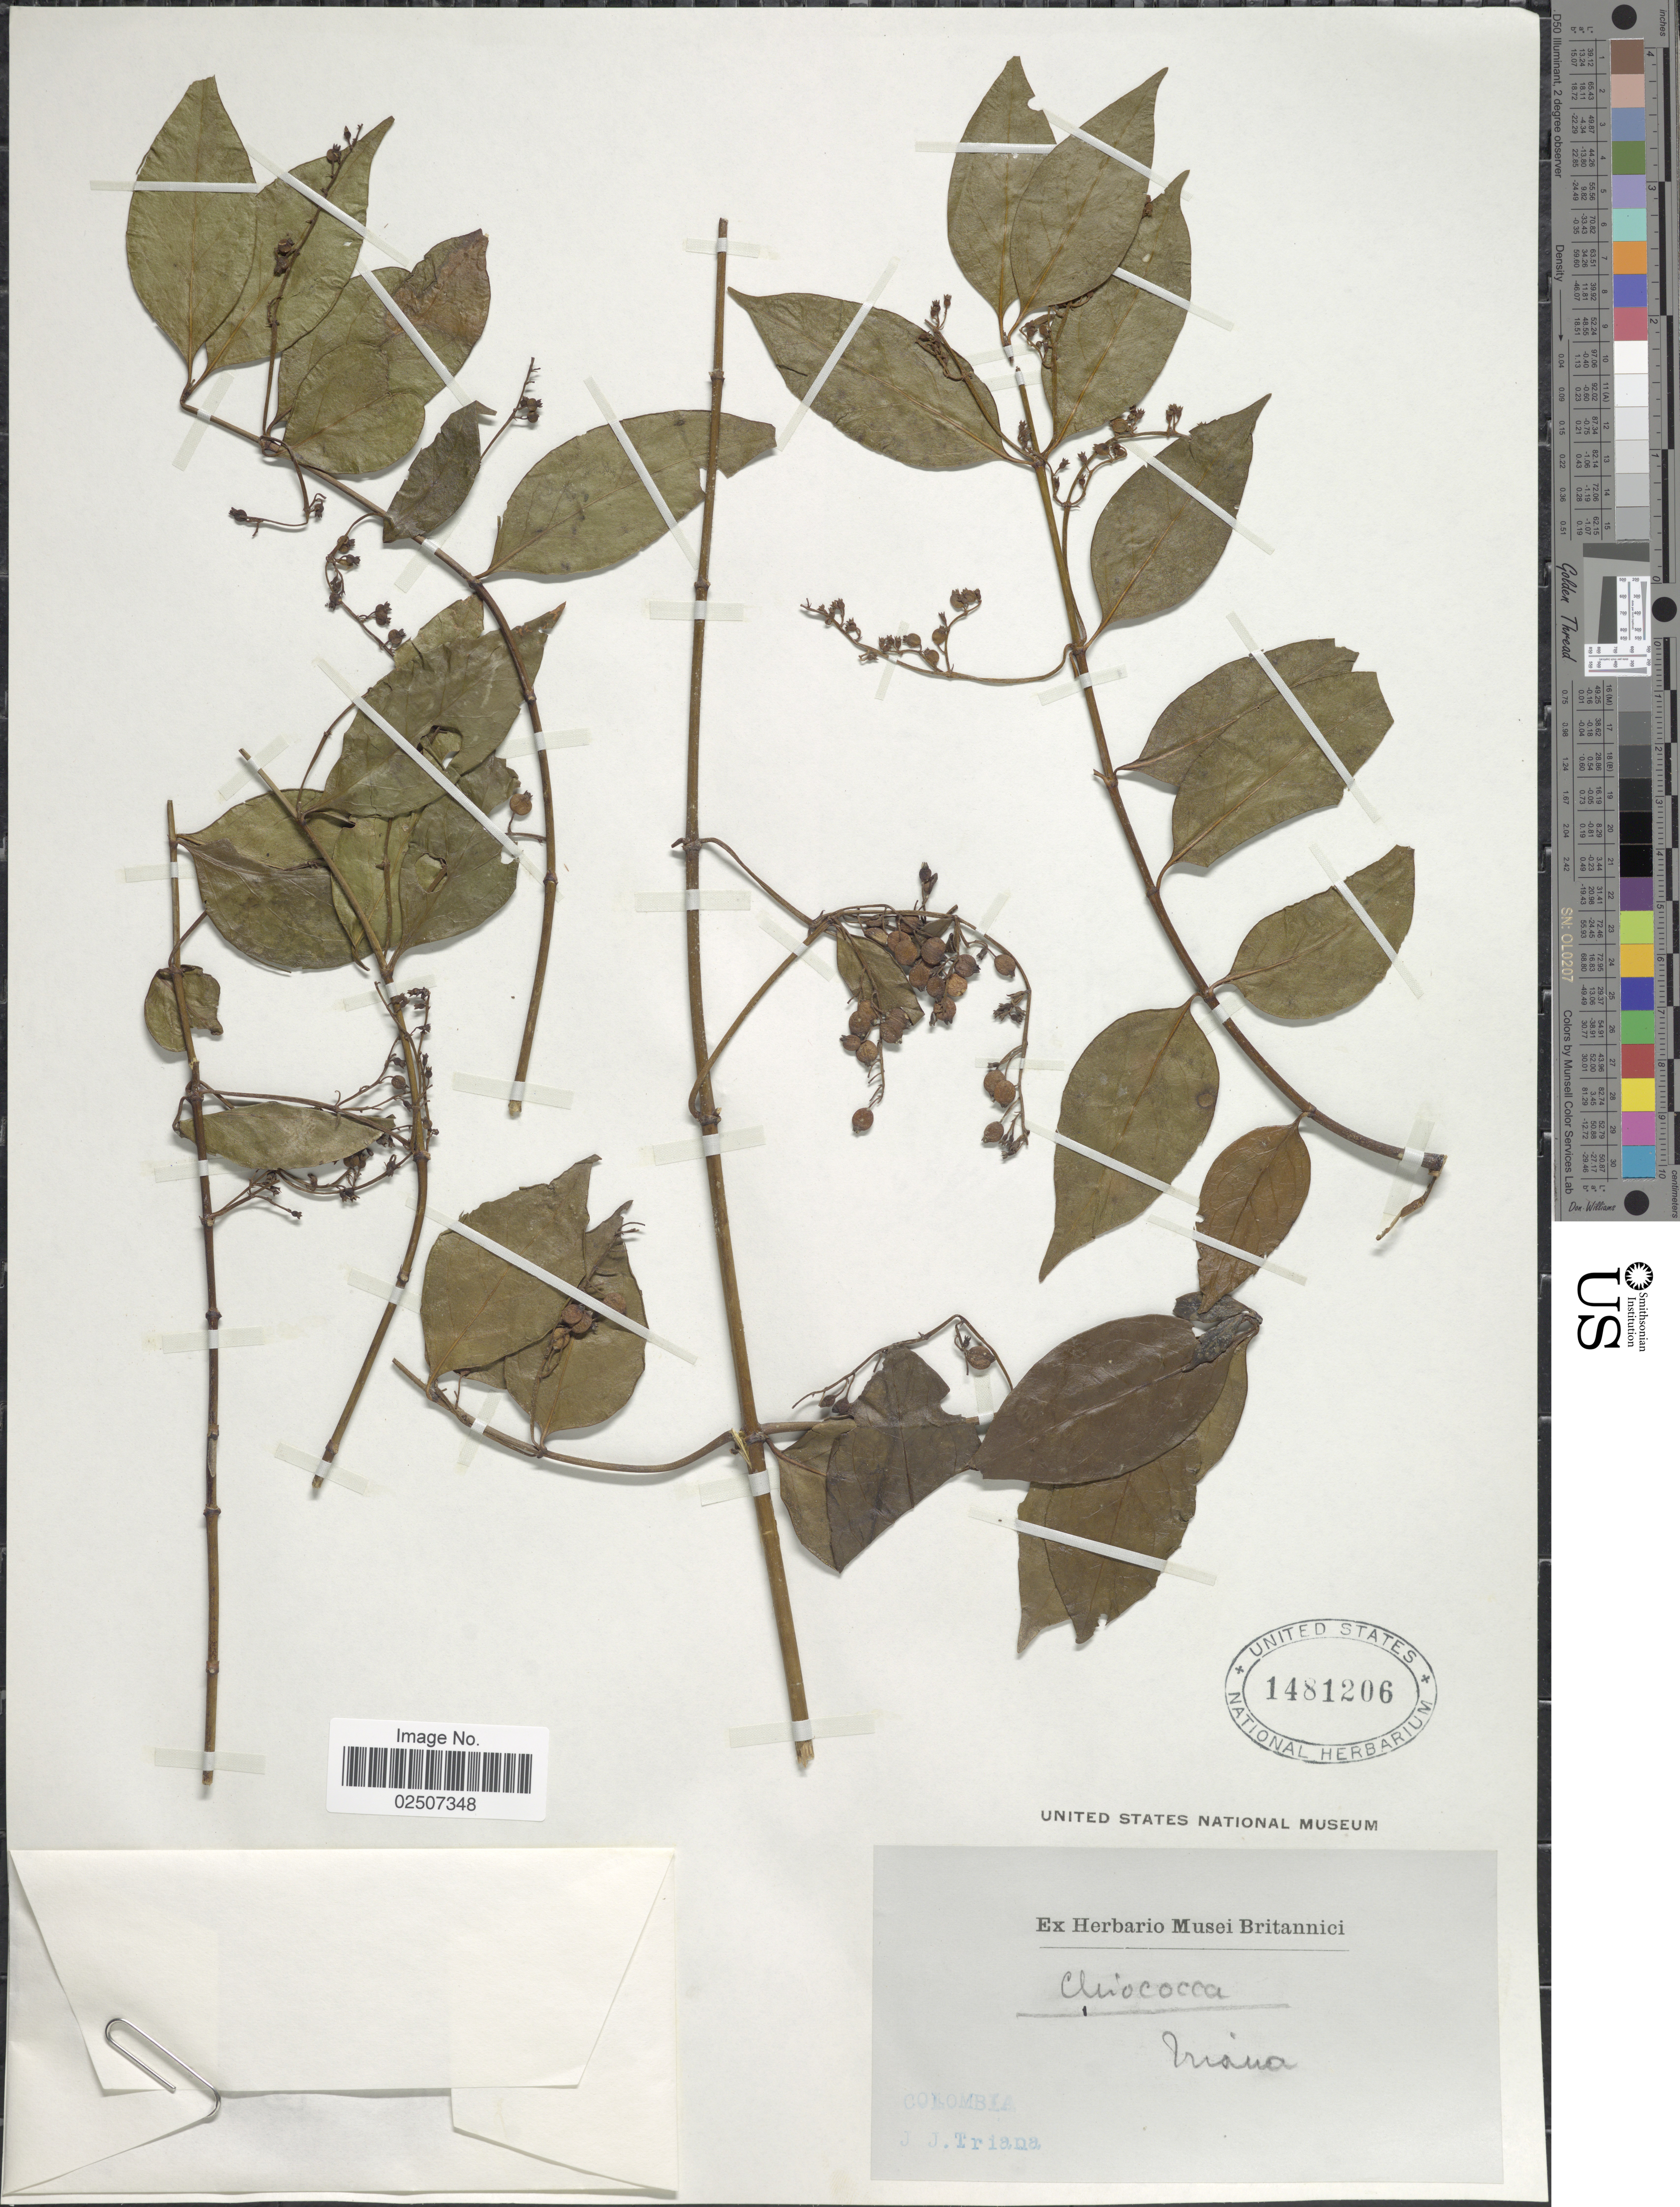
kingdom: Plantae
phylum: Tracheophyta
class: Magnoliopsida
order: Gentianales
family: Rubiaceae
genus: Chiococca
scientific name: Chiococca alba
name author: (L.) Hitchc.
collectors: J. J. Triana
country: Colombia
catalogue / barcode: US 1481206